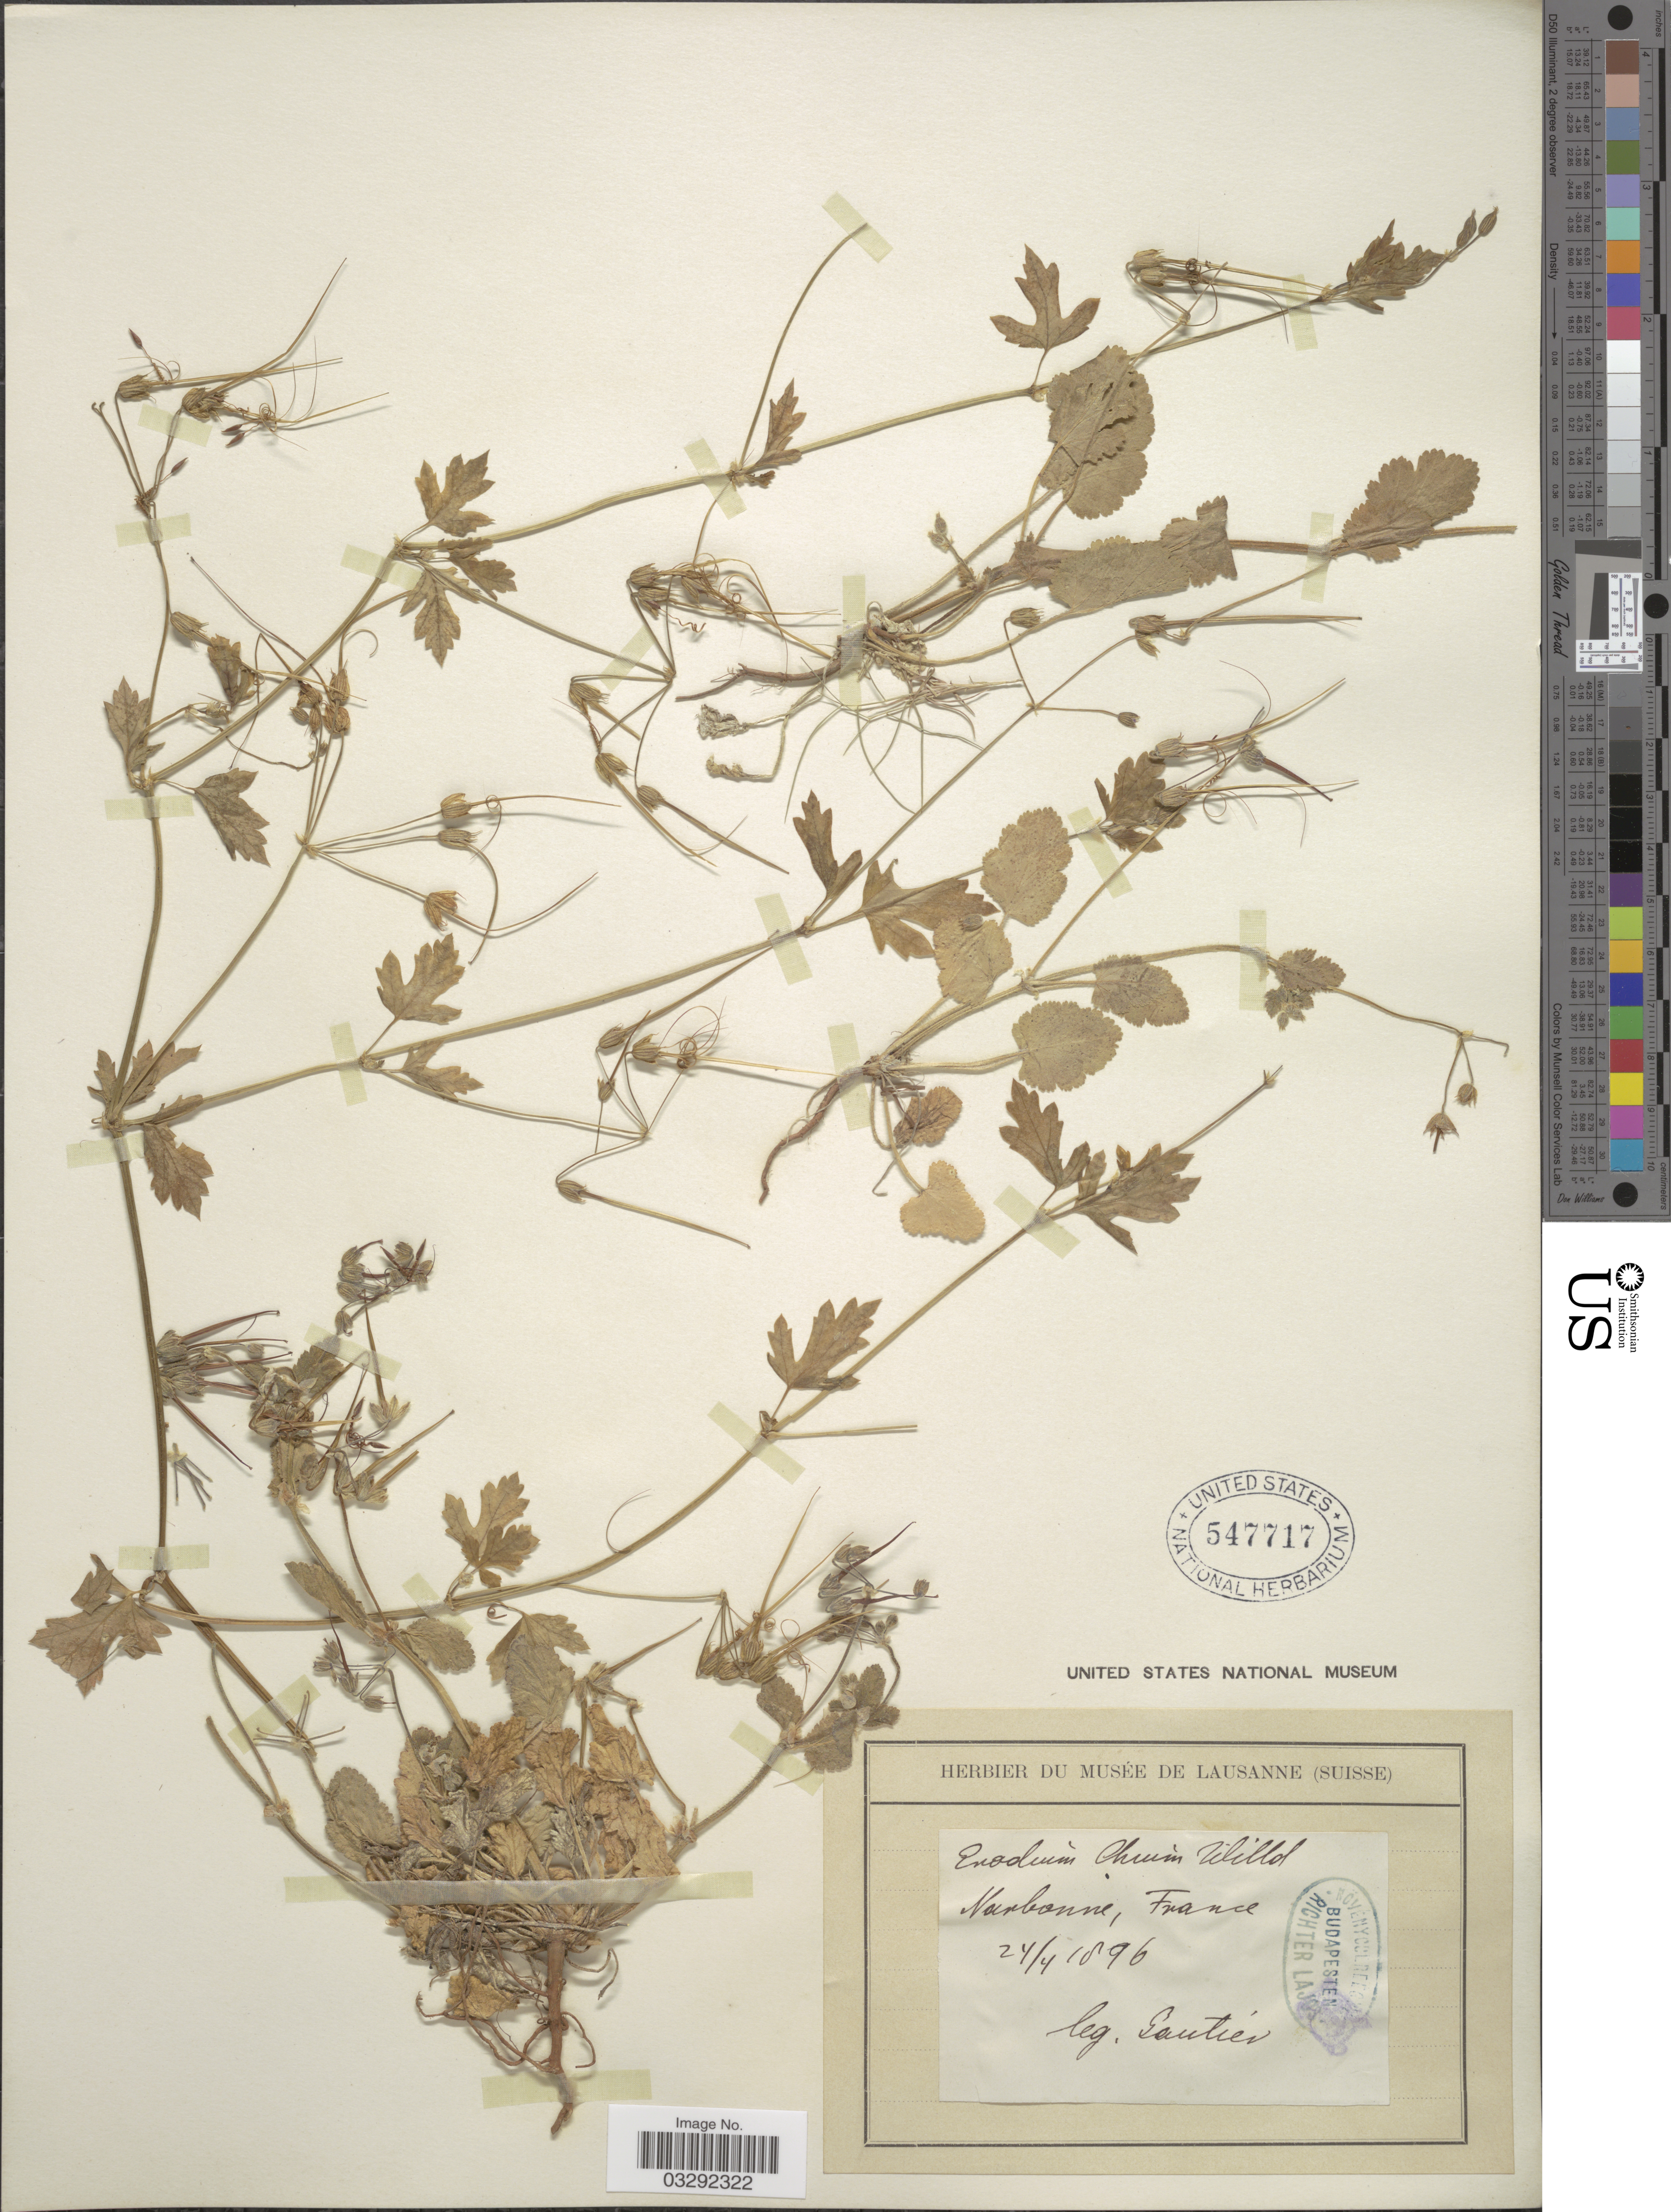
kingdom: Plantae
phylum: Tracheophyta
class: Magnoliopsida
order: Geraniales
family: Geraniaceae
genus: Erodium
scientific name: Erodium chium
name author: (Burm. f.) Willd.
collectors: -. Gautier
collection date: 1896-04-24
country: France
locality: Narbonne.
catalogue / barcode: US 547717